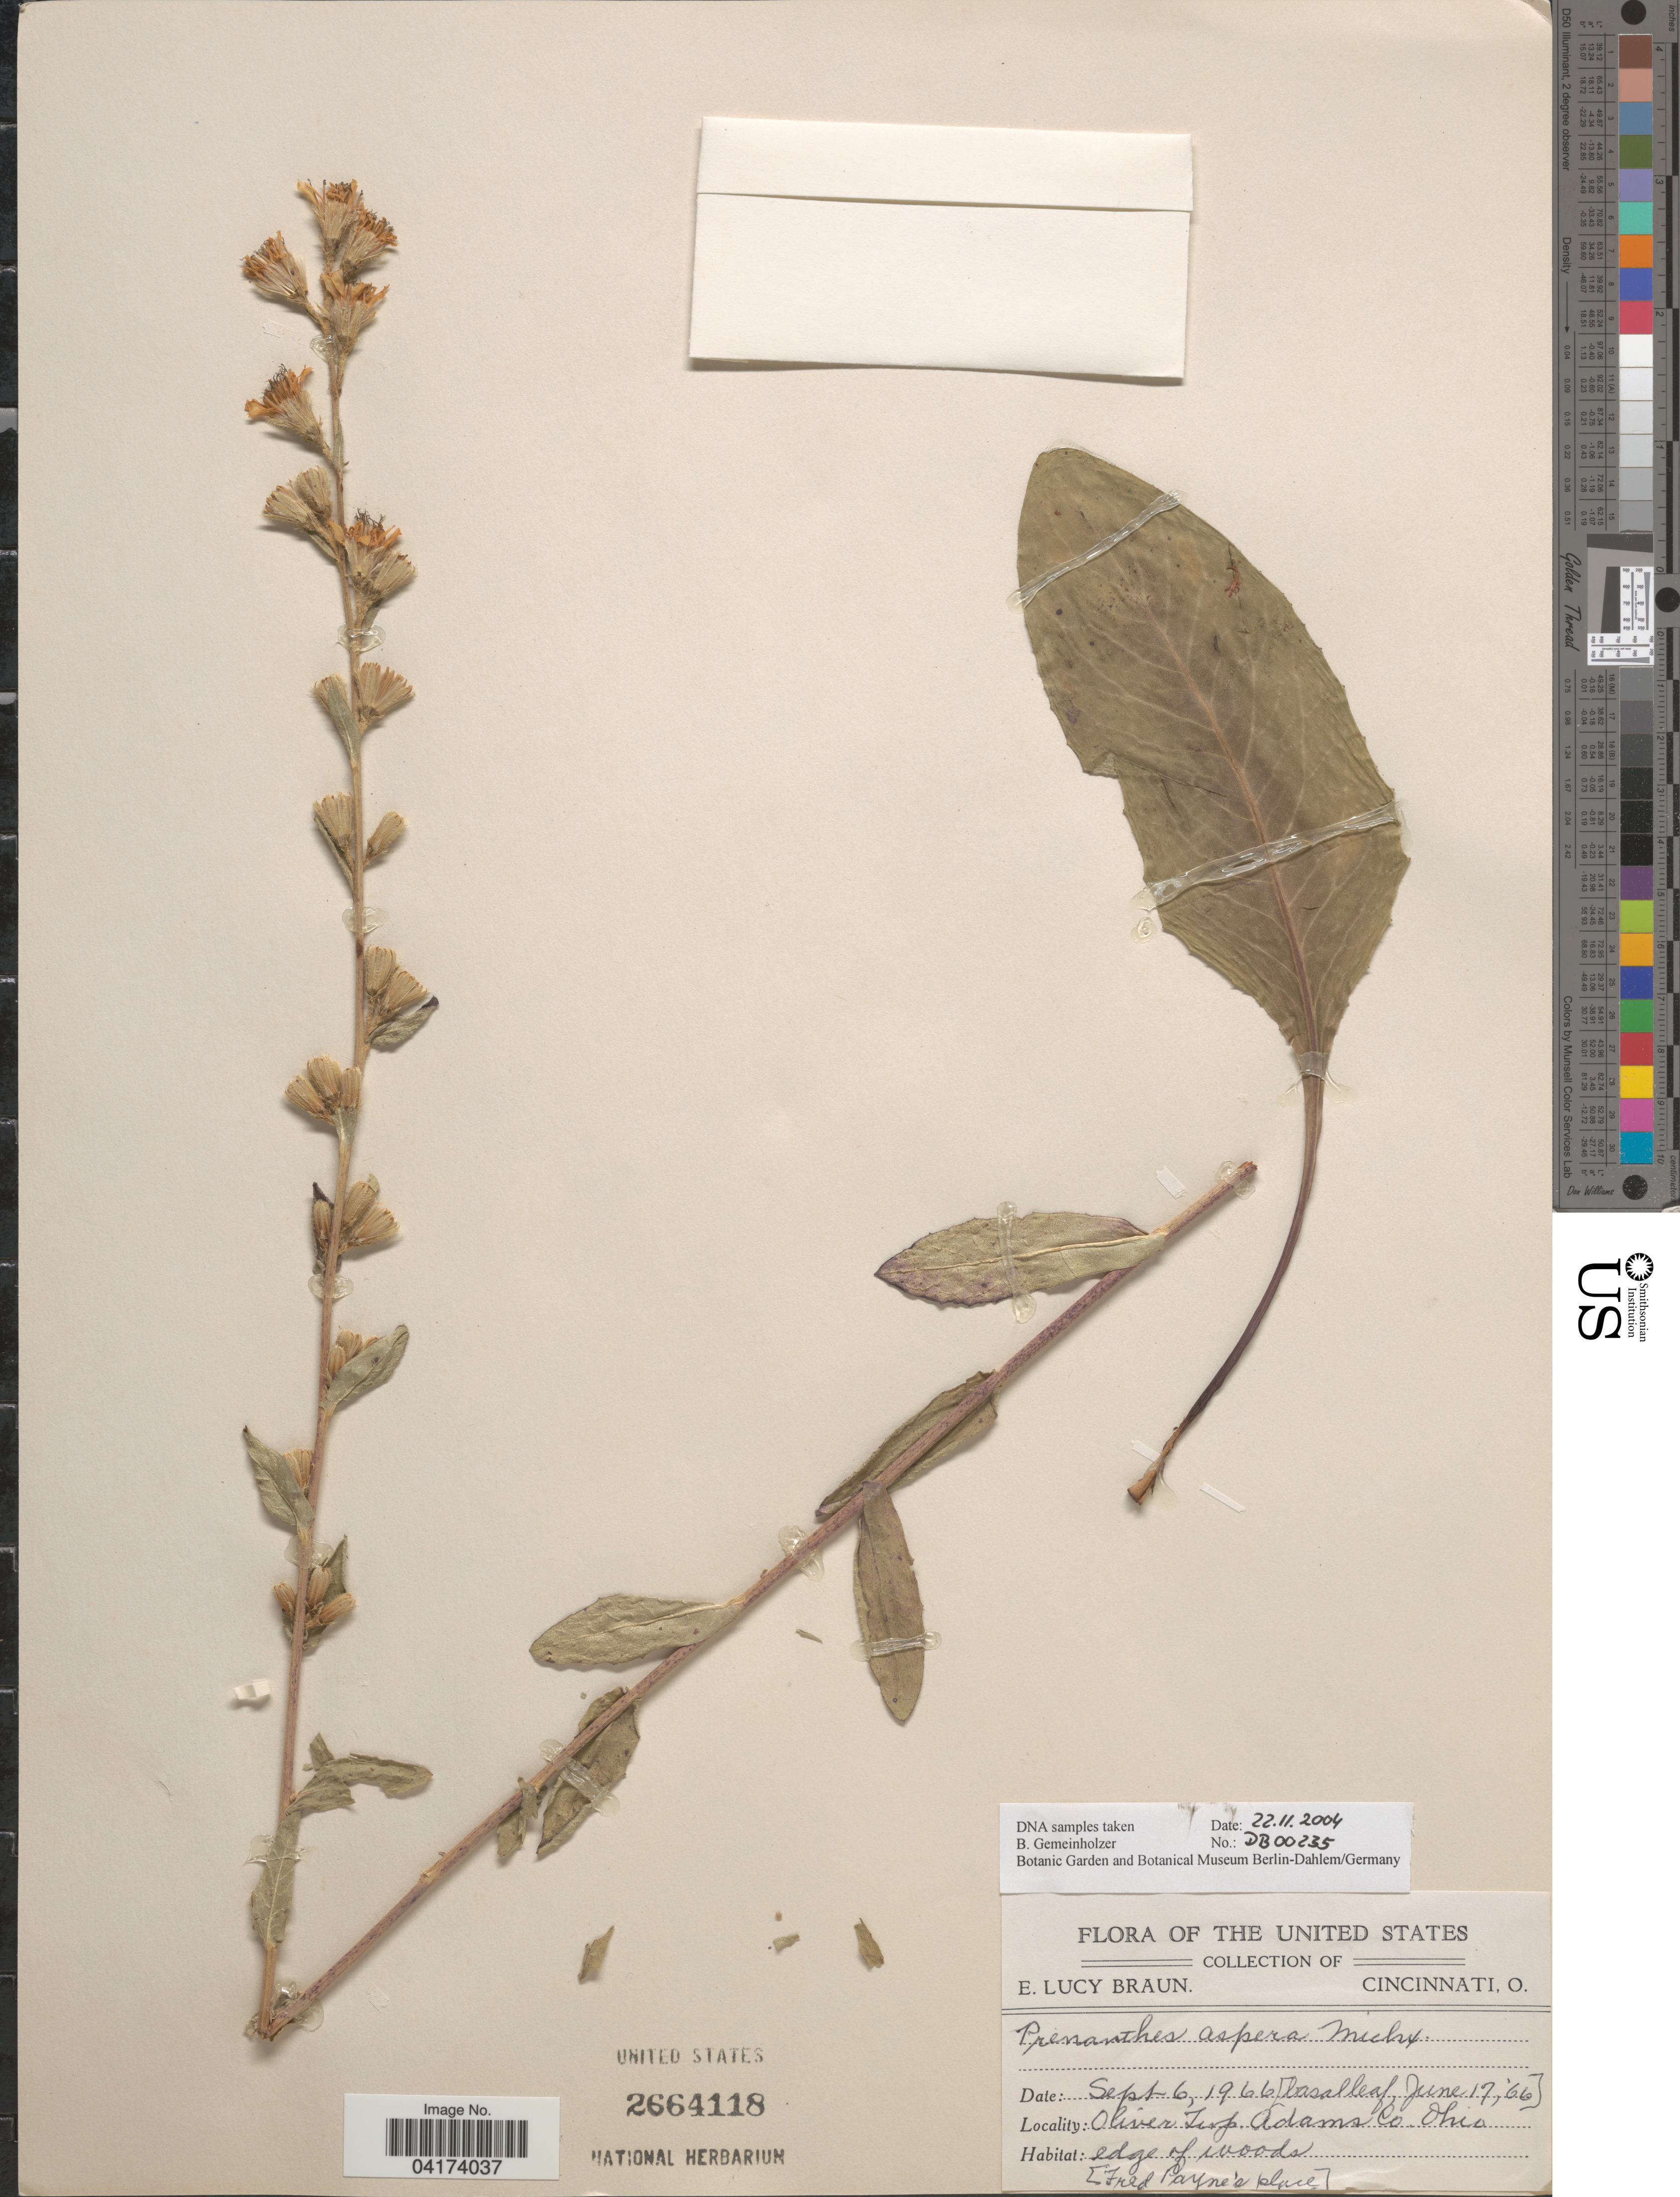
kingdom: Plantae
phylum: Tracheophyta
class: Magnoliopsida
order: Asterales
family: Asteraceae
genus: Nabalus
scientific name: Nabalus asper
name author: (Michx.) Torr. & A. Gray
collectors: E. L. Braun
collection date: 1966-09-03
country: United States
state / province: Ohio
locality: Oliver Twp. Adams Co.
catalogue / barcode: US 2664118